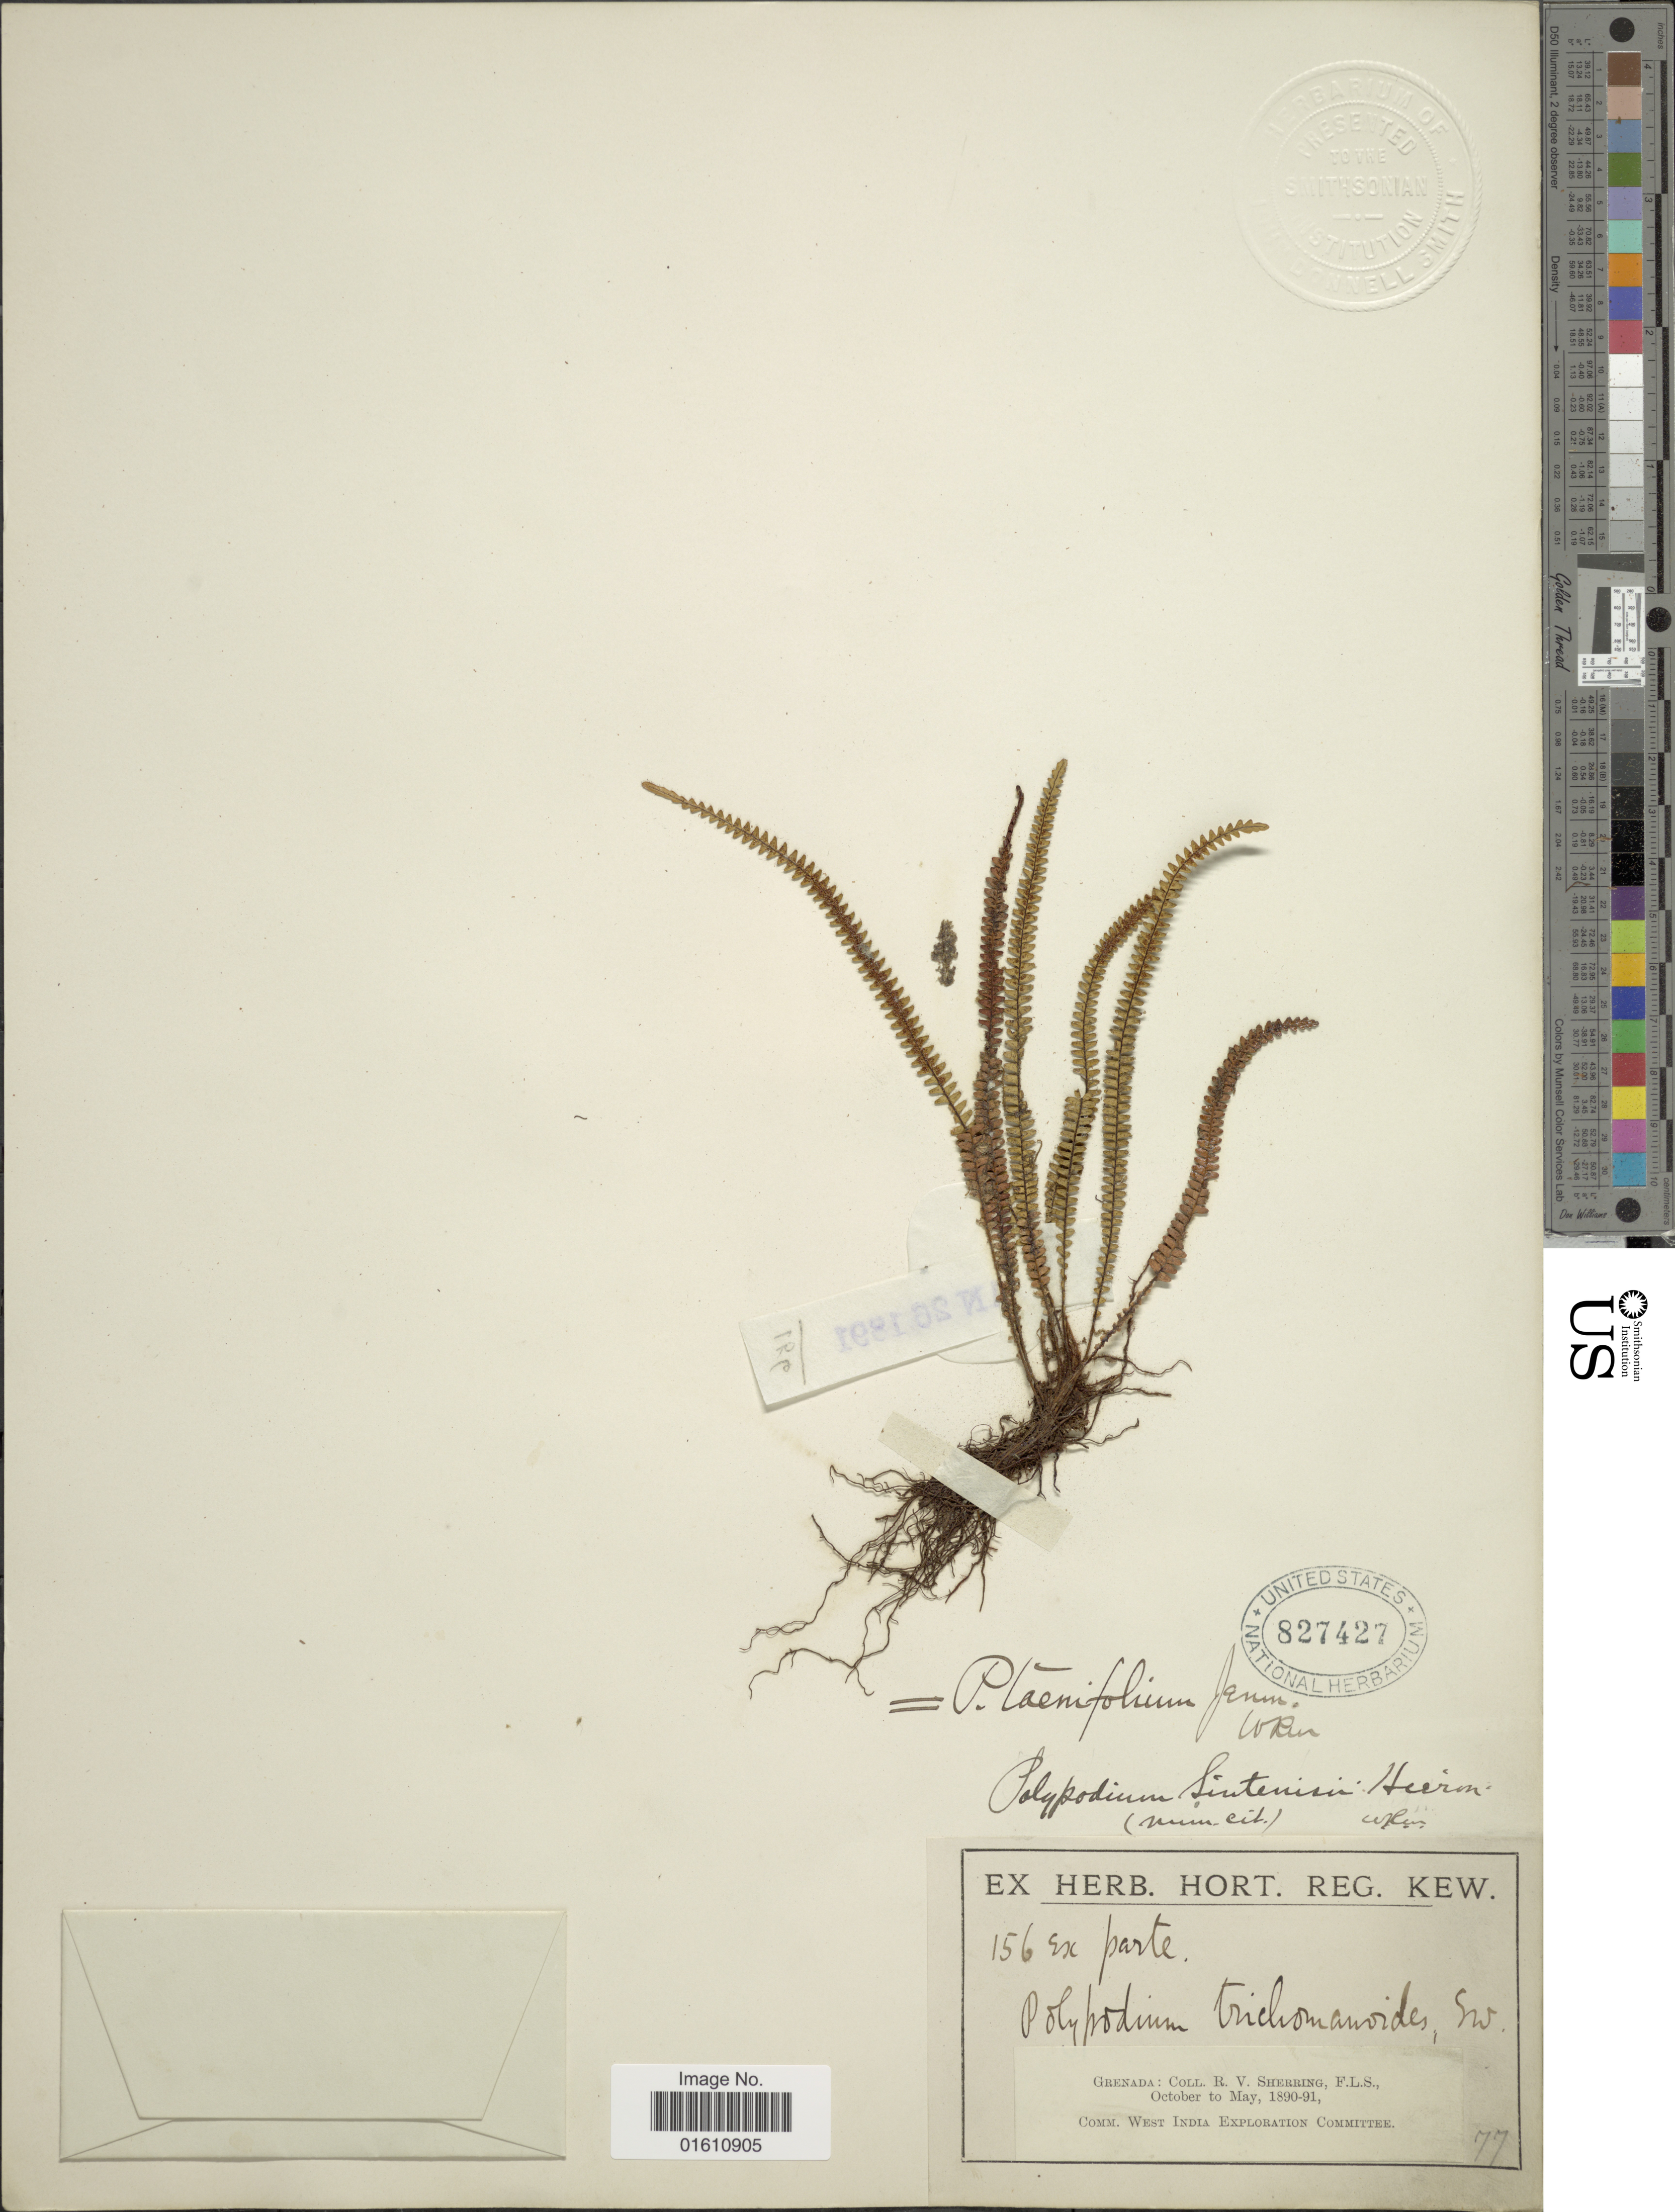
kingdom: Plantae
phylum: Tracheophyta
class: Polypodiopsida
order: Polypodiales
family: Polypodiaceae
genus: Moranopteris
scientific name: Moranopteris taenifolia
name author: (Jenman) R. Y. Hirai & J. Prado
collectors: R. Sherring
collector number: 156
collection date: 1890-10/1891-05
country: Grenada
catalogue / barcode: US 827427